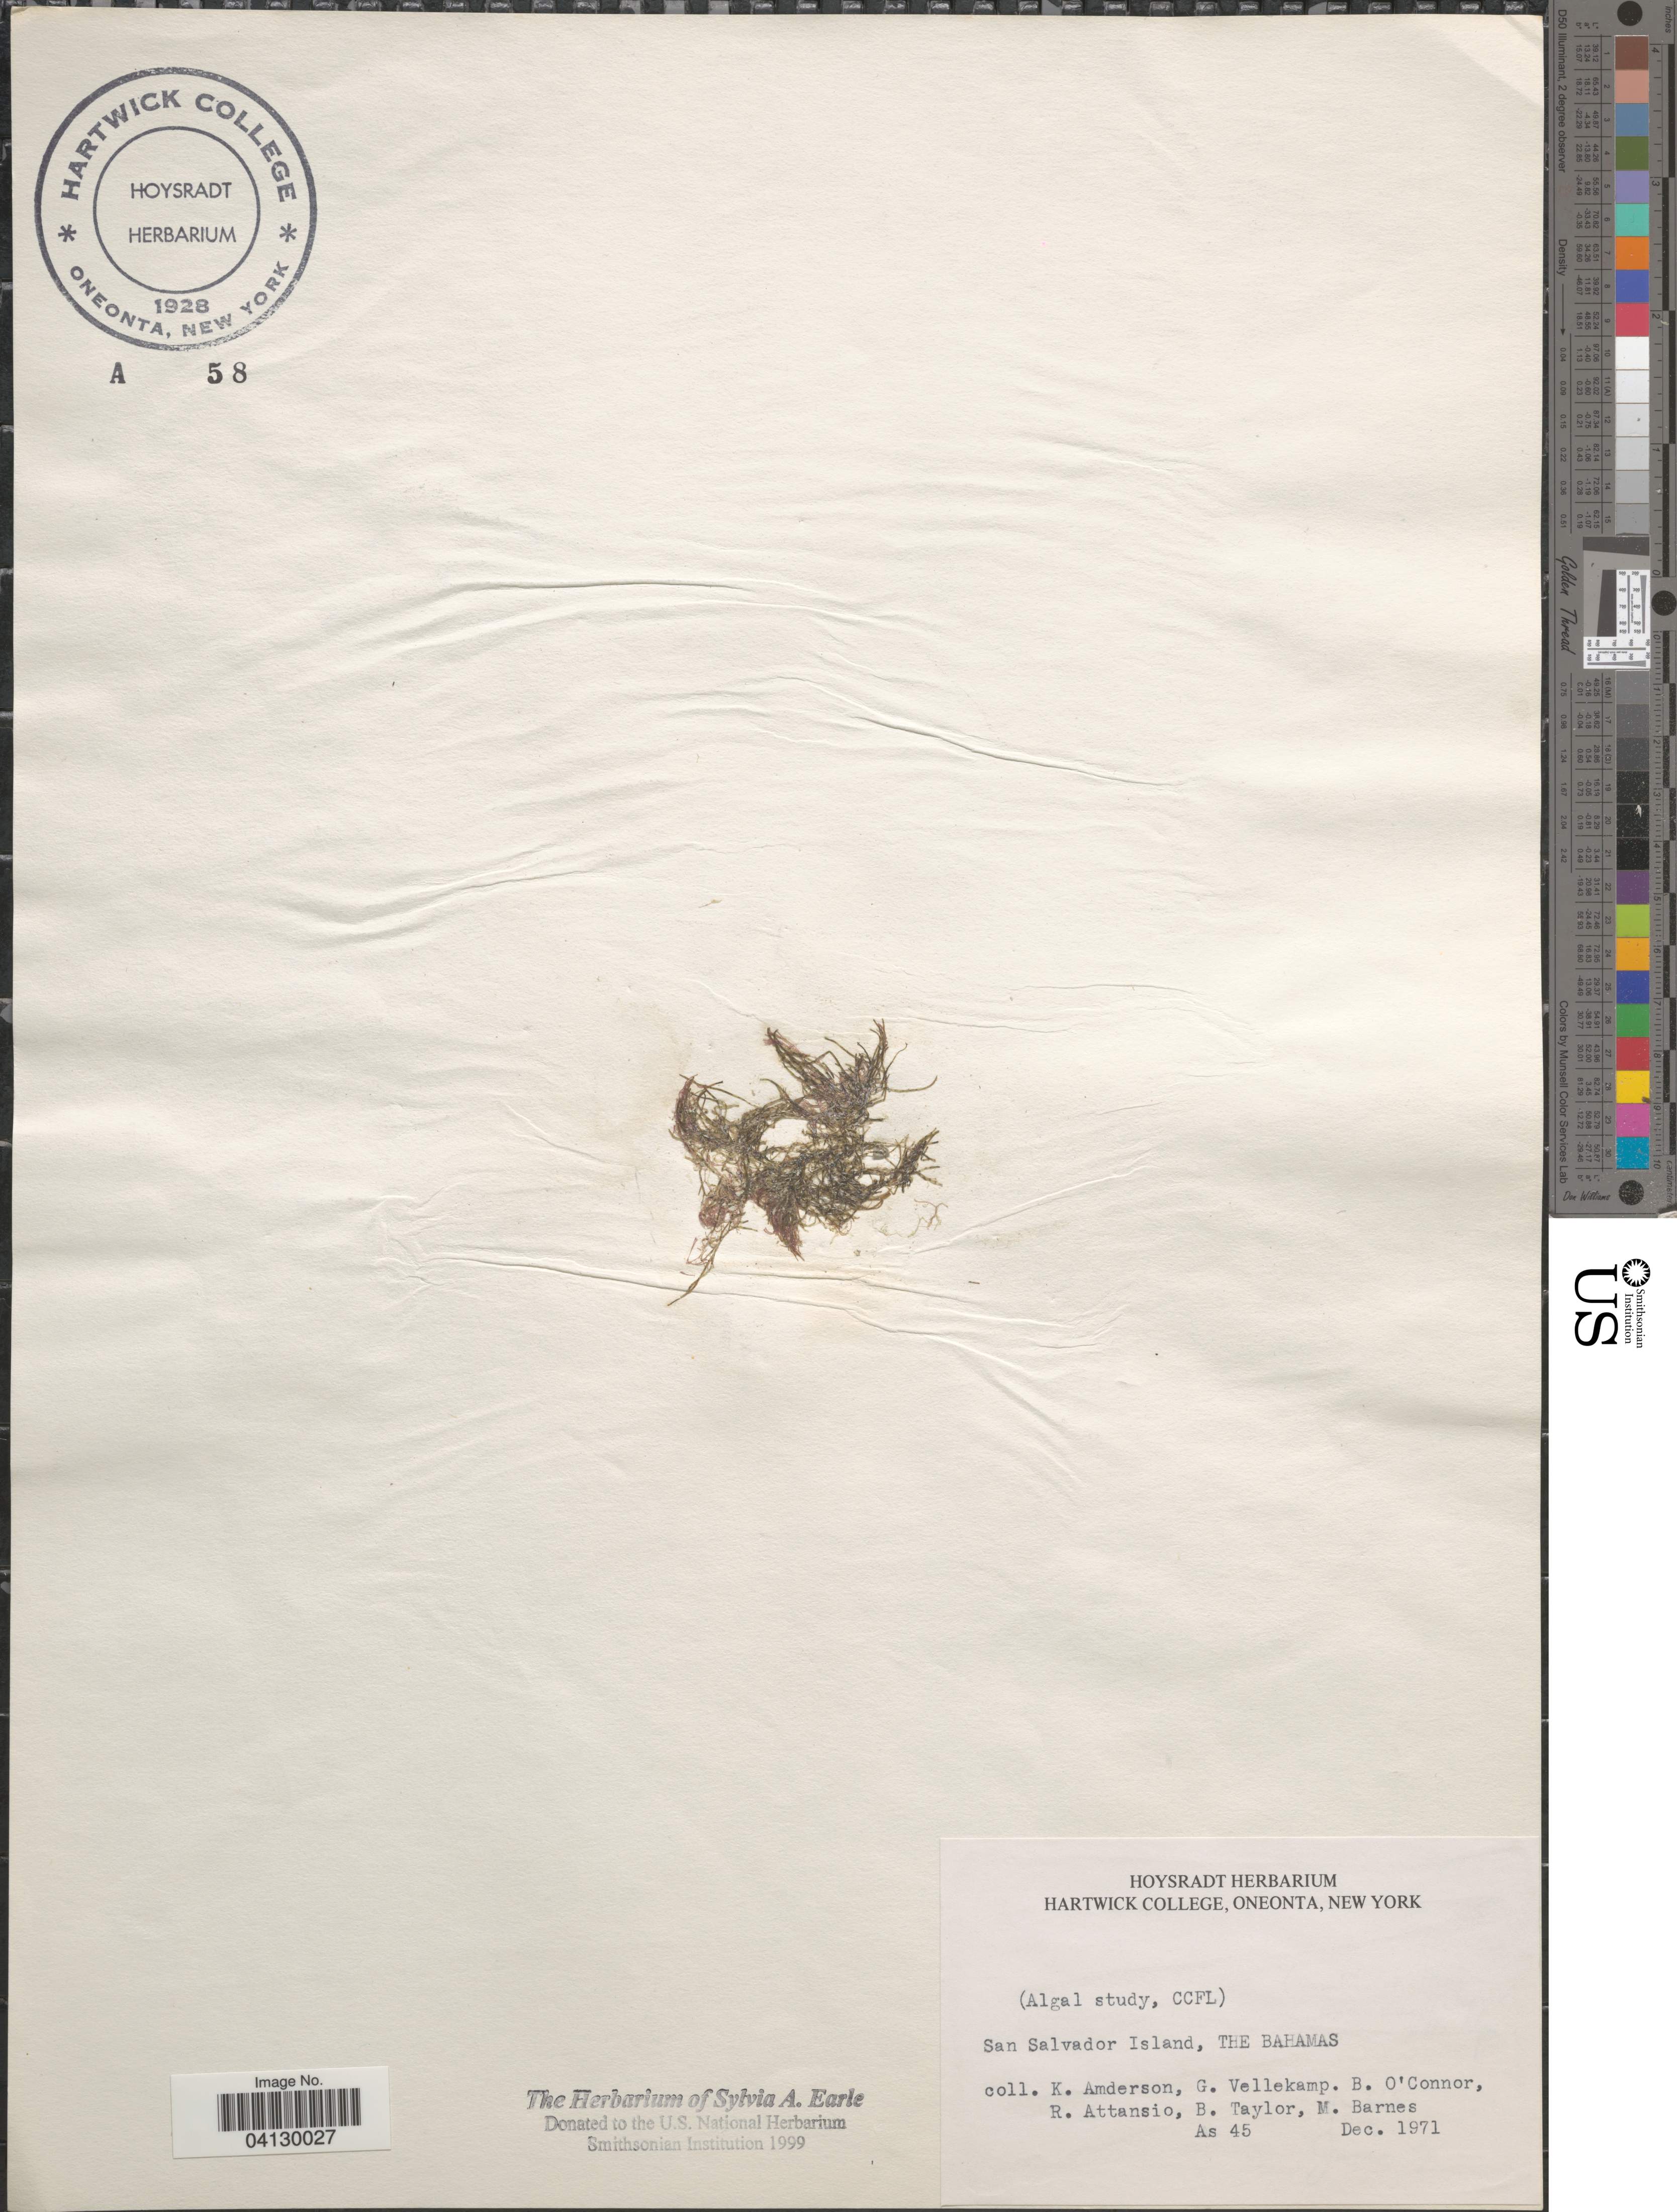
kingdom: Plantae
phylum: Rhodophyta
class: Florideophyceae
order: Corallinales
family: Corallinaceae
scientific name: Crustose Coralline Algae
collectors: K. Anderson, G. Vellekamp, B. O'Connor, R. Attanasio & et al.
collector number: As45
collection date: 1971-12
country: Bahamas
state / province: San Salvador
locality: San Salvador Island. (Algal study, CCFL).